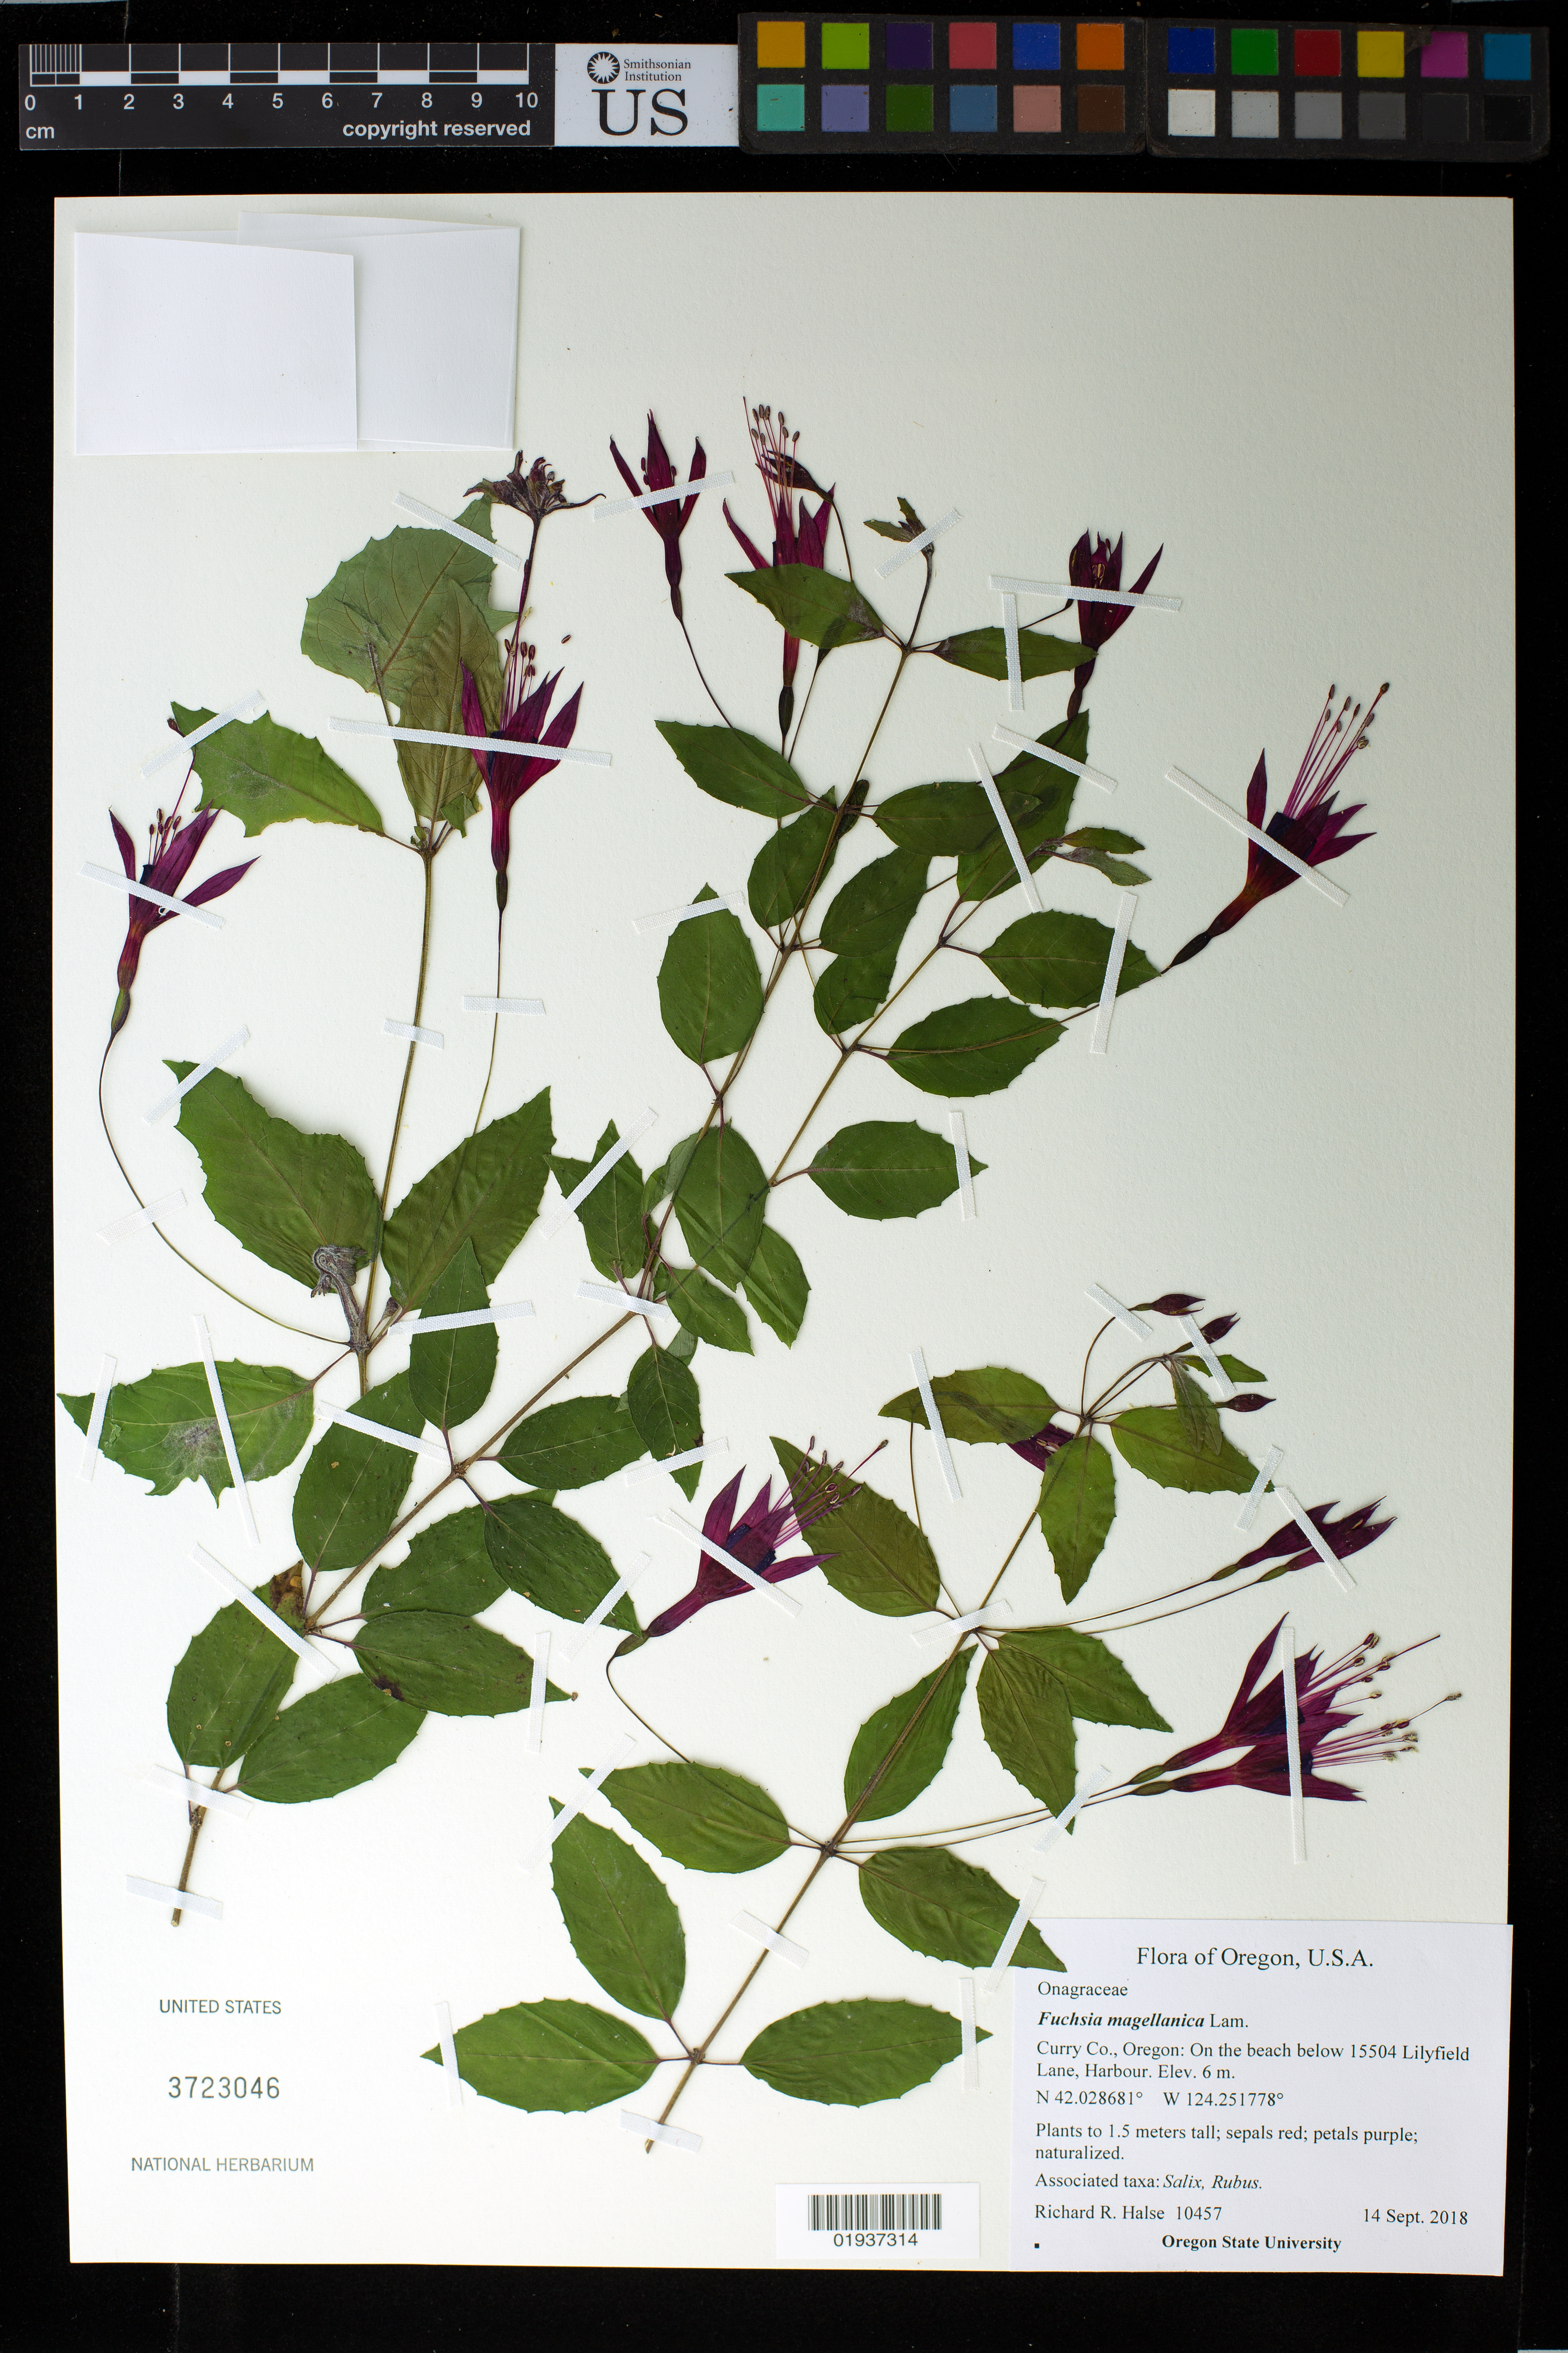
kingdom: Plantae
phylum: Tracheophyta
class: Magnoliopsida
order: Myrtales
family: Onagraceae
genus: Fuchsia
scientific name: Fuchsia magellanica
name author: Lam.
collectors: R. Halse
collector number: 10457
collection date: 2018-09-14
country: United States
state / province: Oregon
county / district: Curry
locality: on the beach below 15504 Lilyfield Lane, Harbour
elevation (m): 6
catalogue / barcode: US 3723046